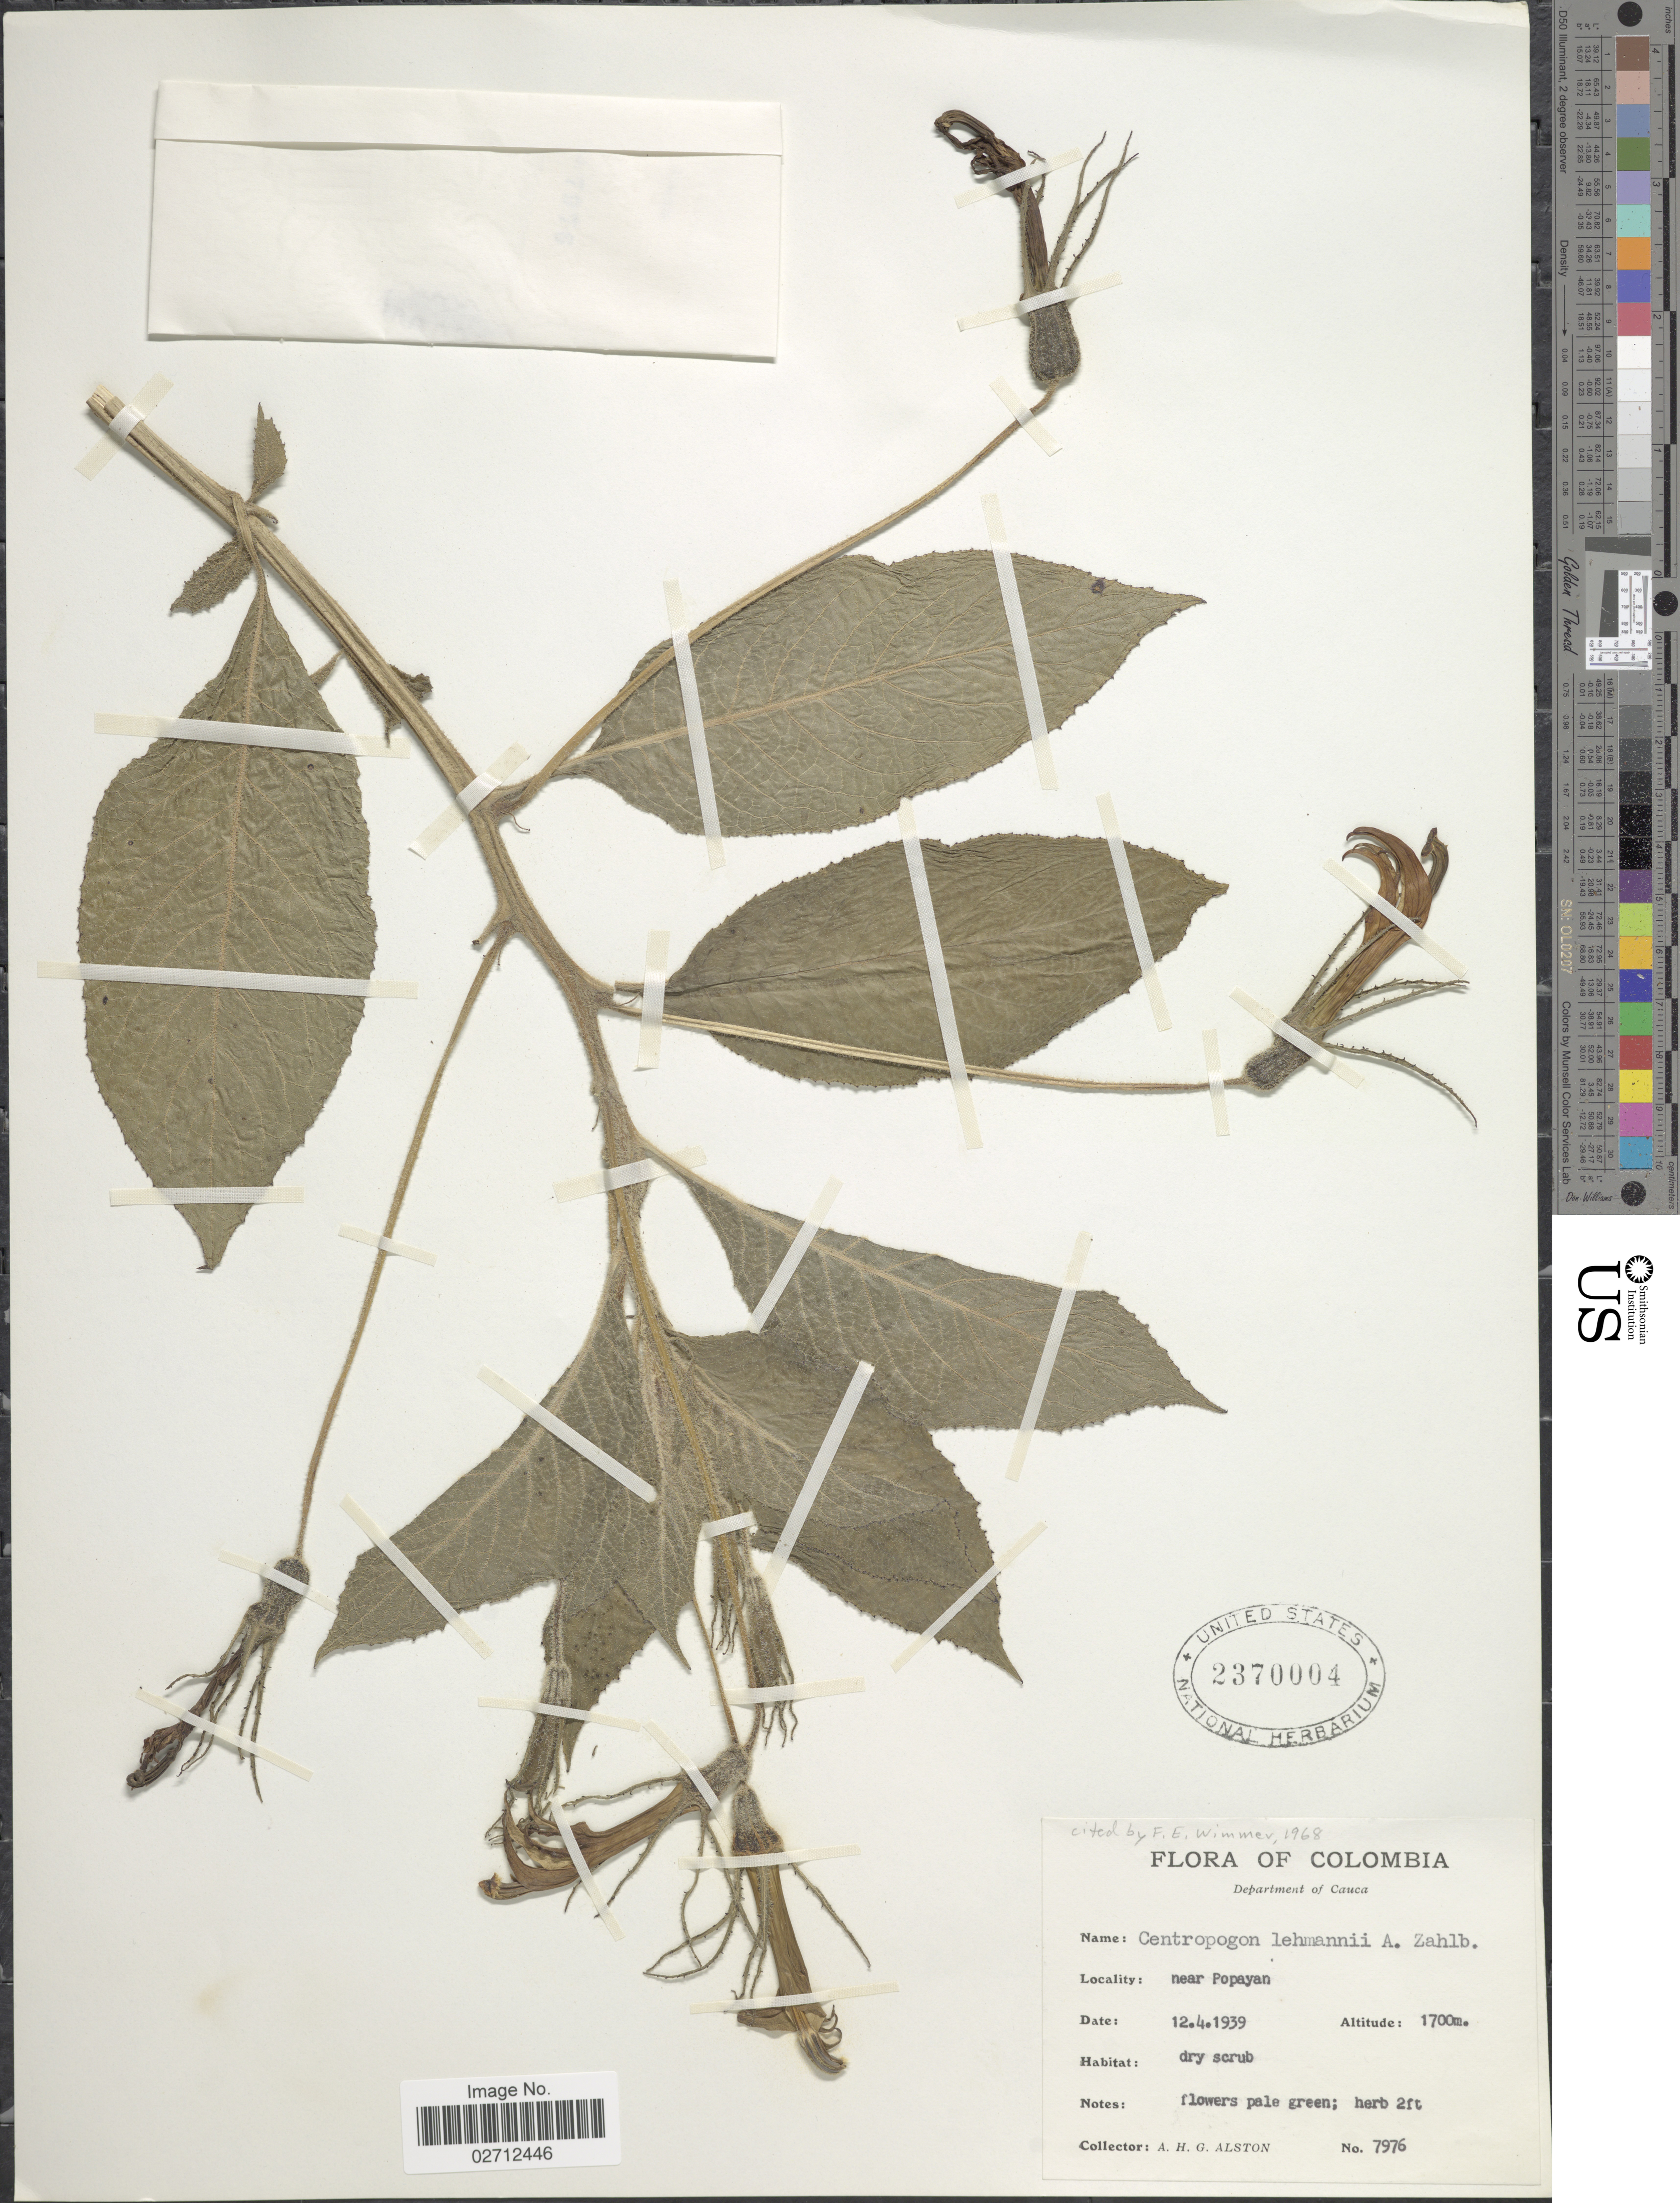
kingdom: Plantae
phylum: Tracheophyta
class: Magnoliopsida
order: Asterales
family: Campanulaceae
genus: Centropogon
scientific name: Centropogon lehmannii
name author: Zahlbr.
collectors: A. H. Alston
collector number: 7976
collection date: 1939-04-12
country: Colombia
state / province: Cauca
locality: Department of Cauca, near Popayan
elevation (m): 1700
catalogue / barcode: US 2370004